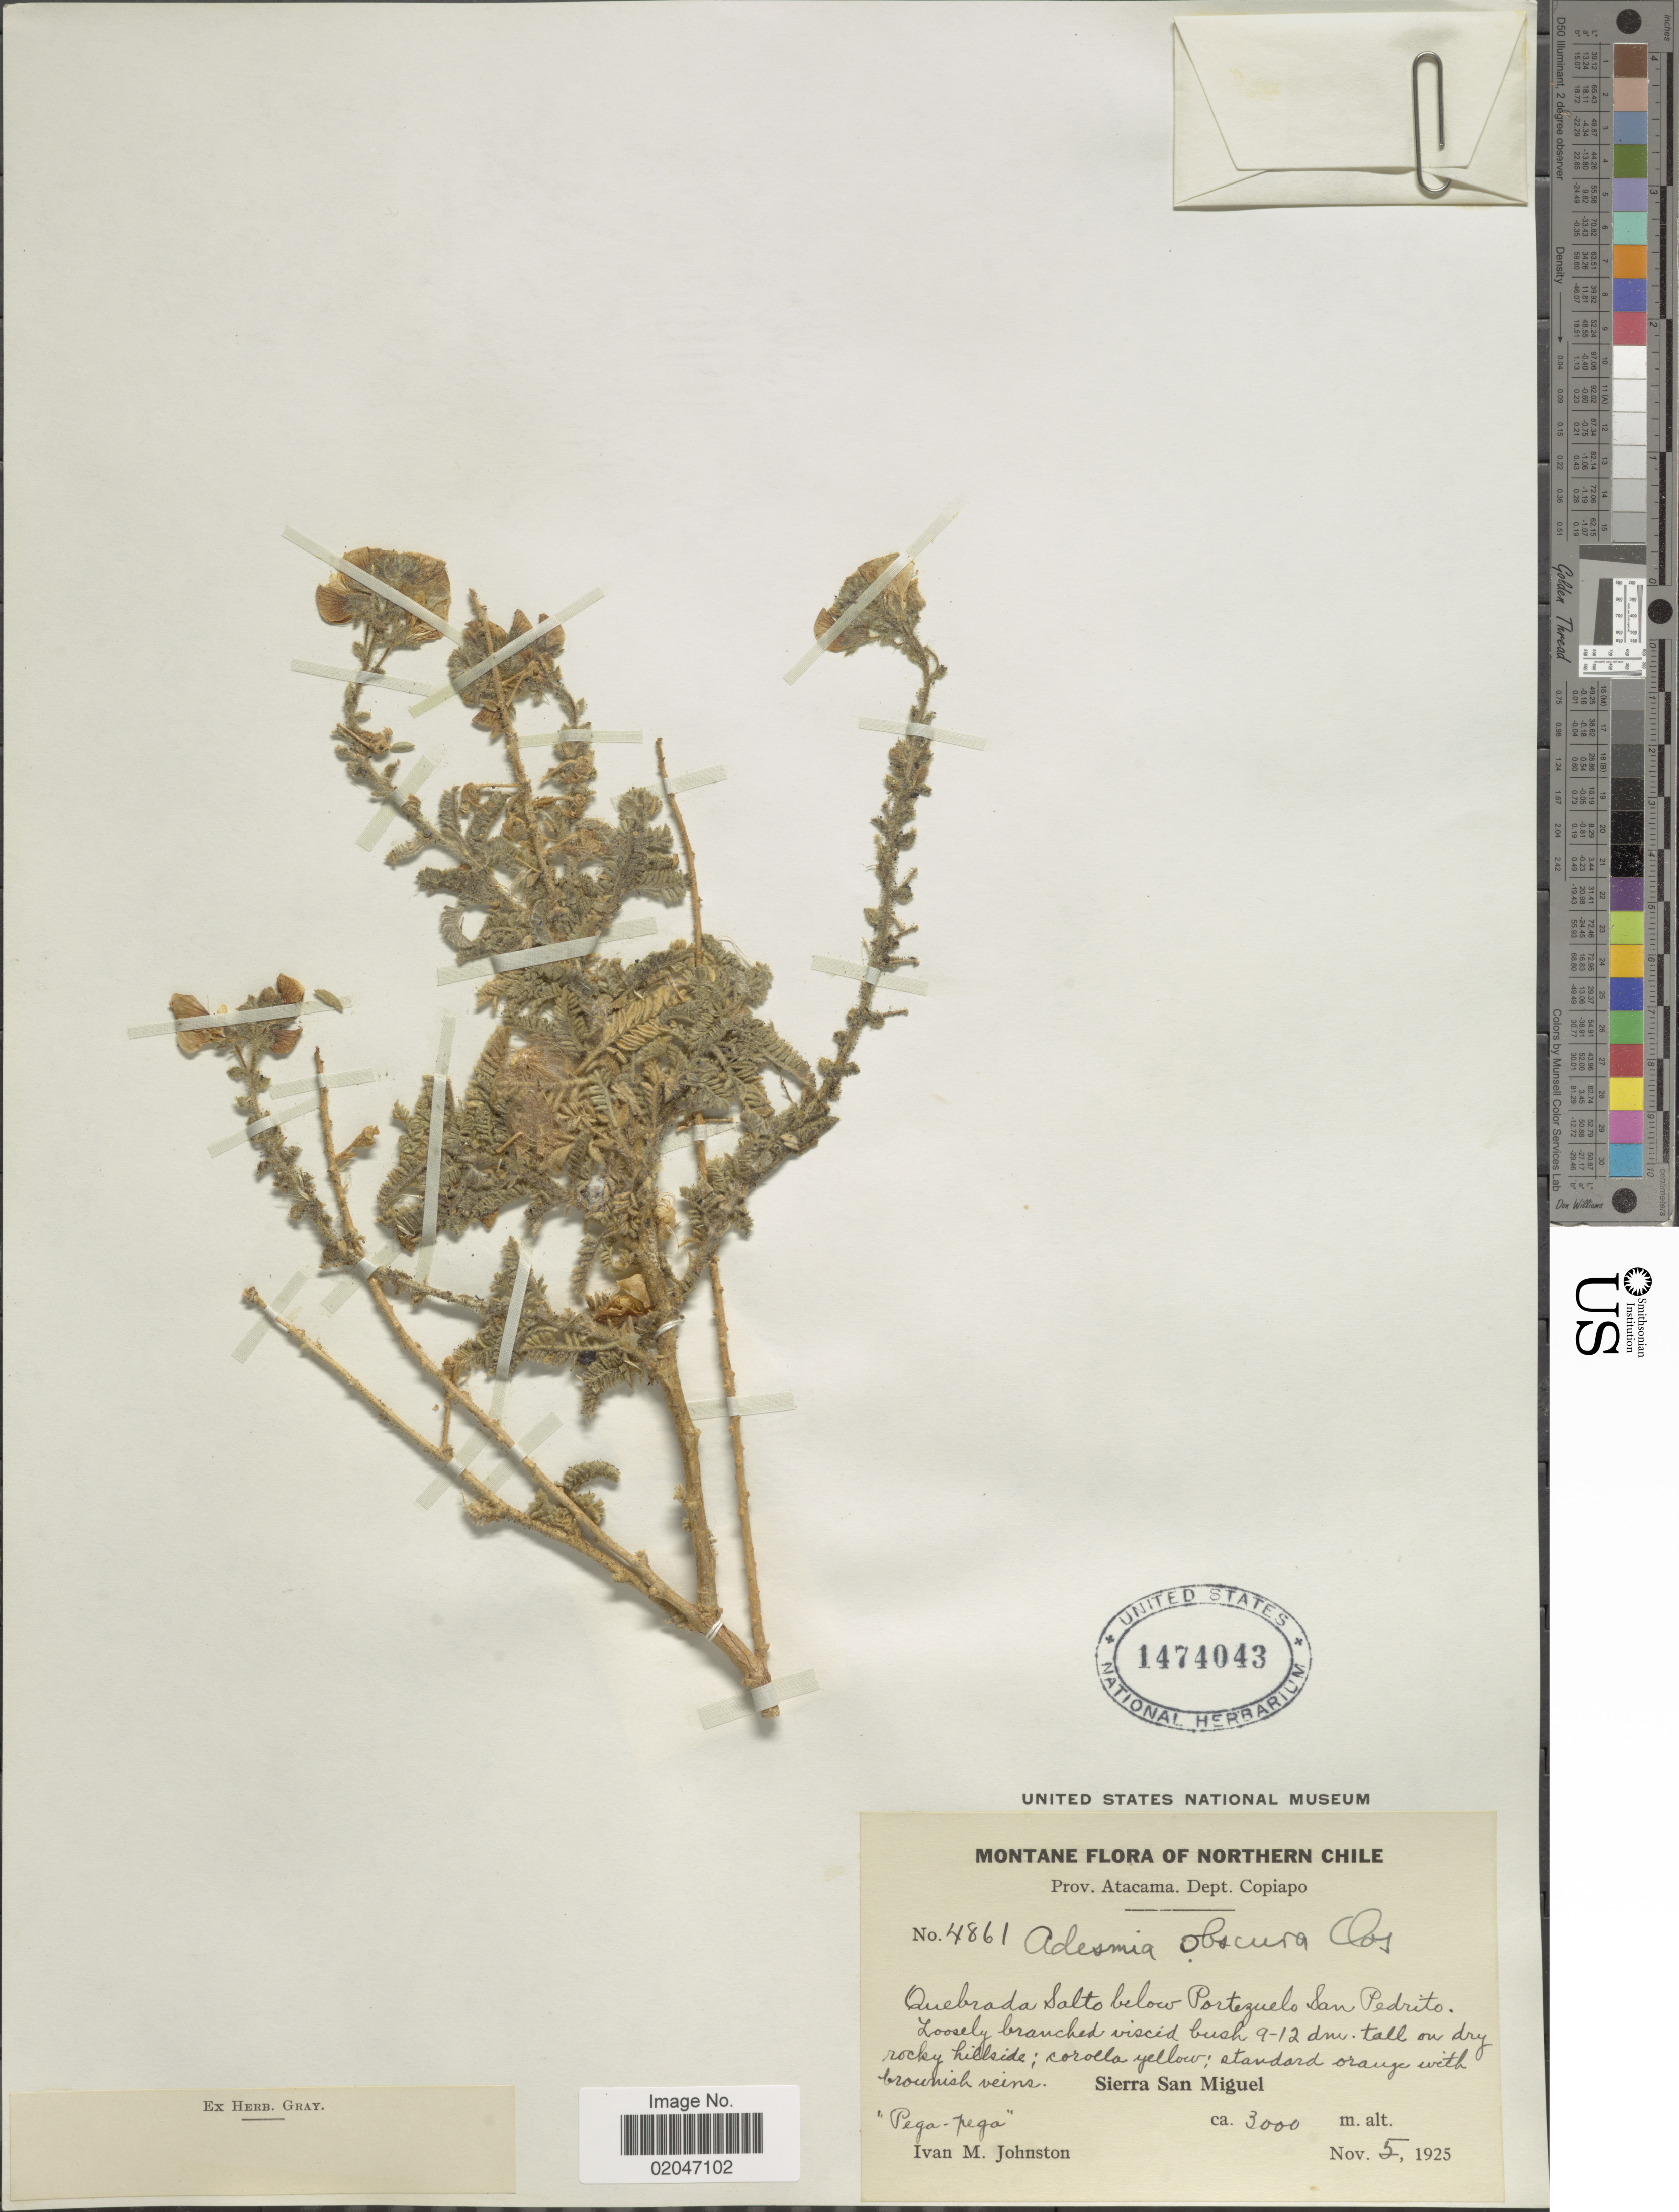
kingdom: Plantae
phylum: Tracheophyta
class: Magnoliopsida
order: Fabales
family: Fabaceae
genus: Adesmia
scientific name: Adesmia obscura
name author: Clos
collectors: I.M. Johnston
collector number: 4861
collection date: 1925-11-05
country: Chile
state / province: Atacama (III)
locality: Northern Chile, Dept. Copiapo, quebrada Salto below Portezuelo San Pedrito, Sierra San Miguel.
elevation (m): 3000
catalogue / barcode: US 1474043